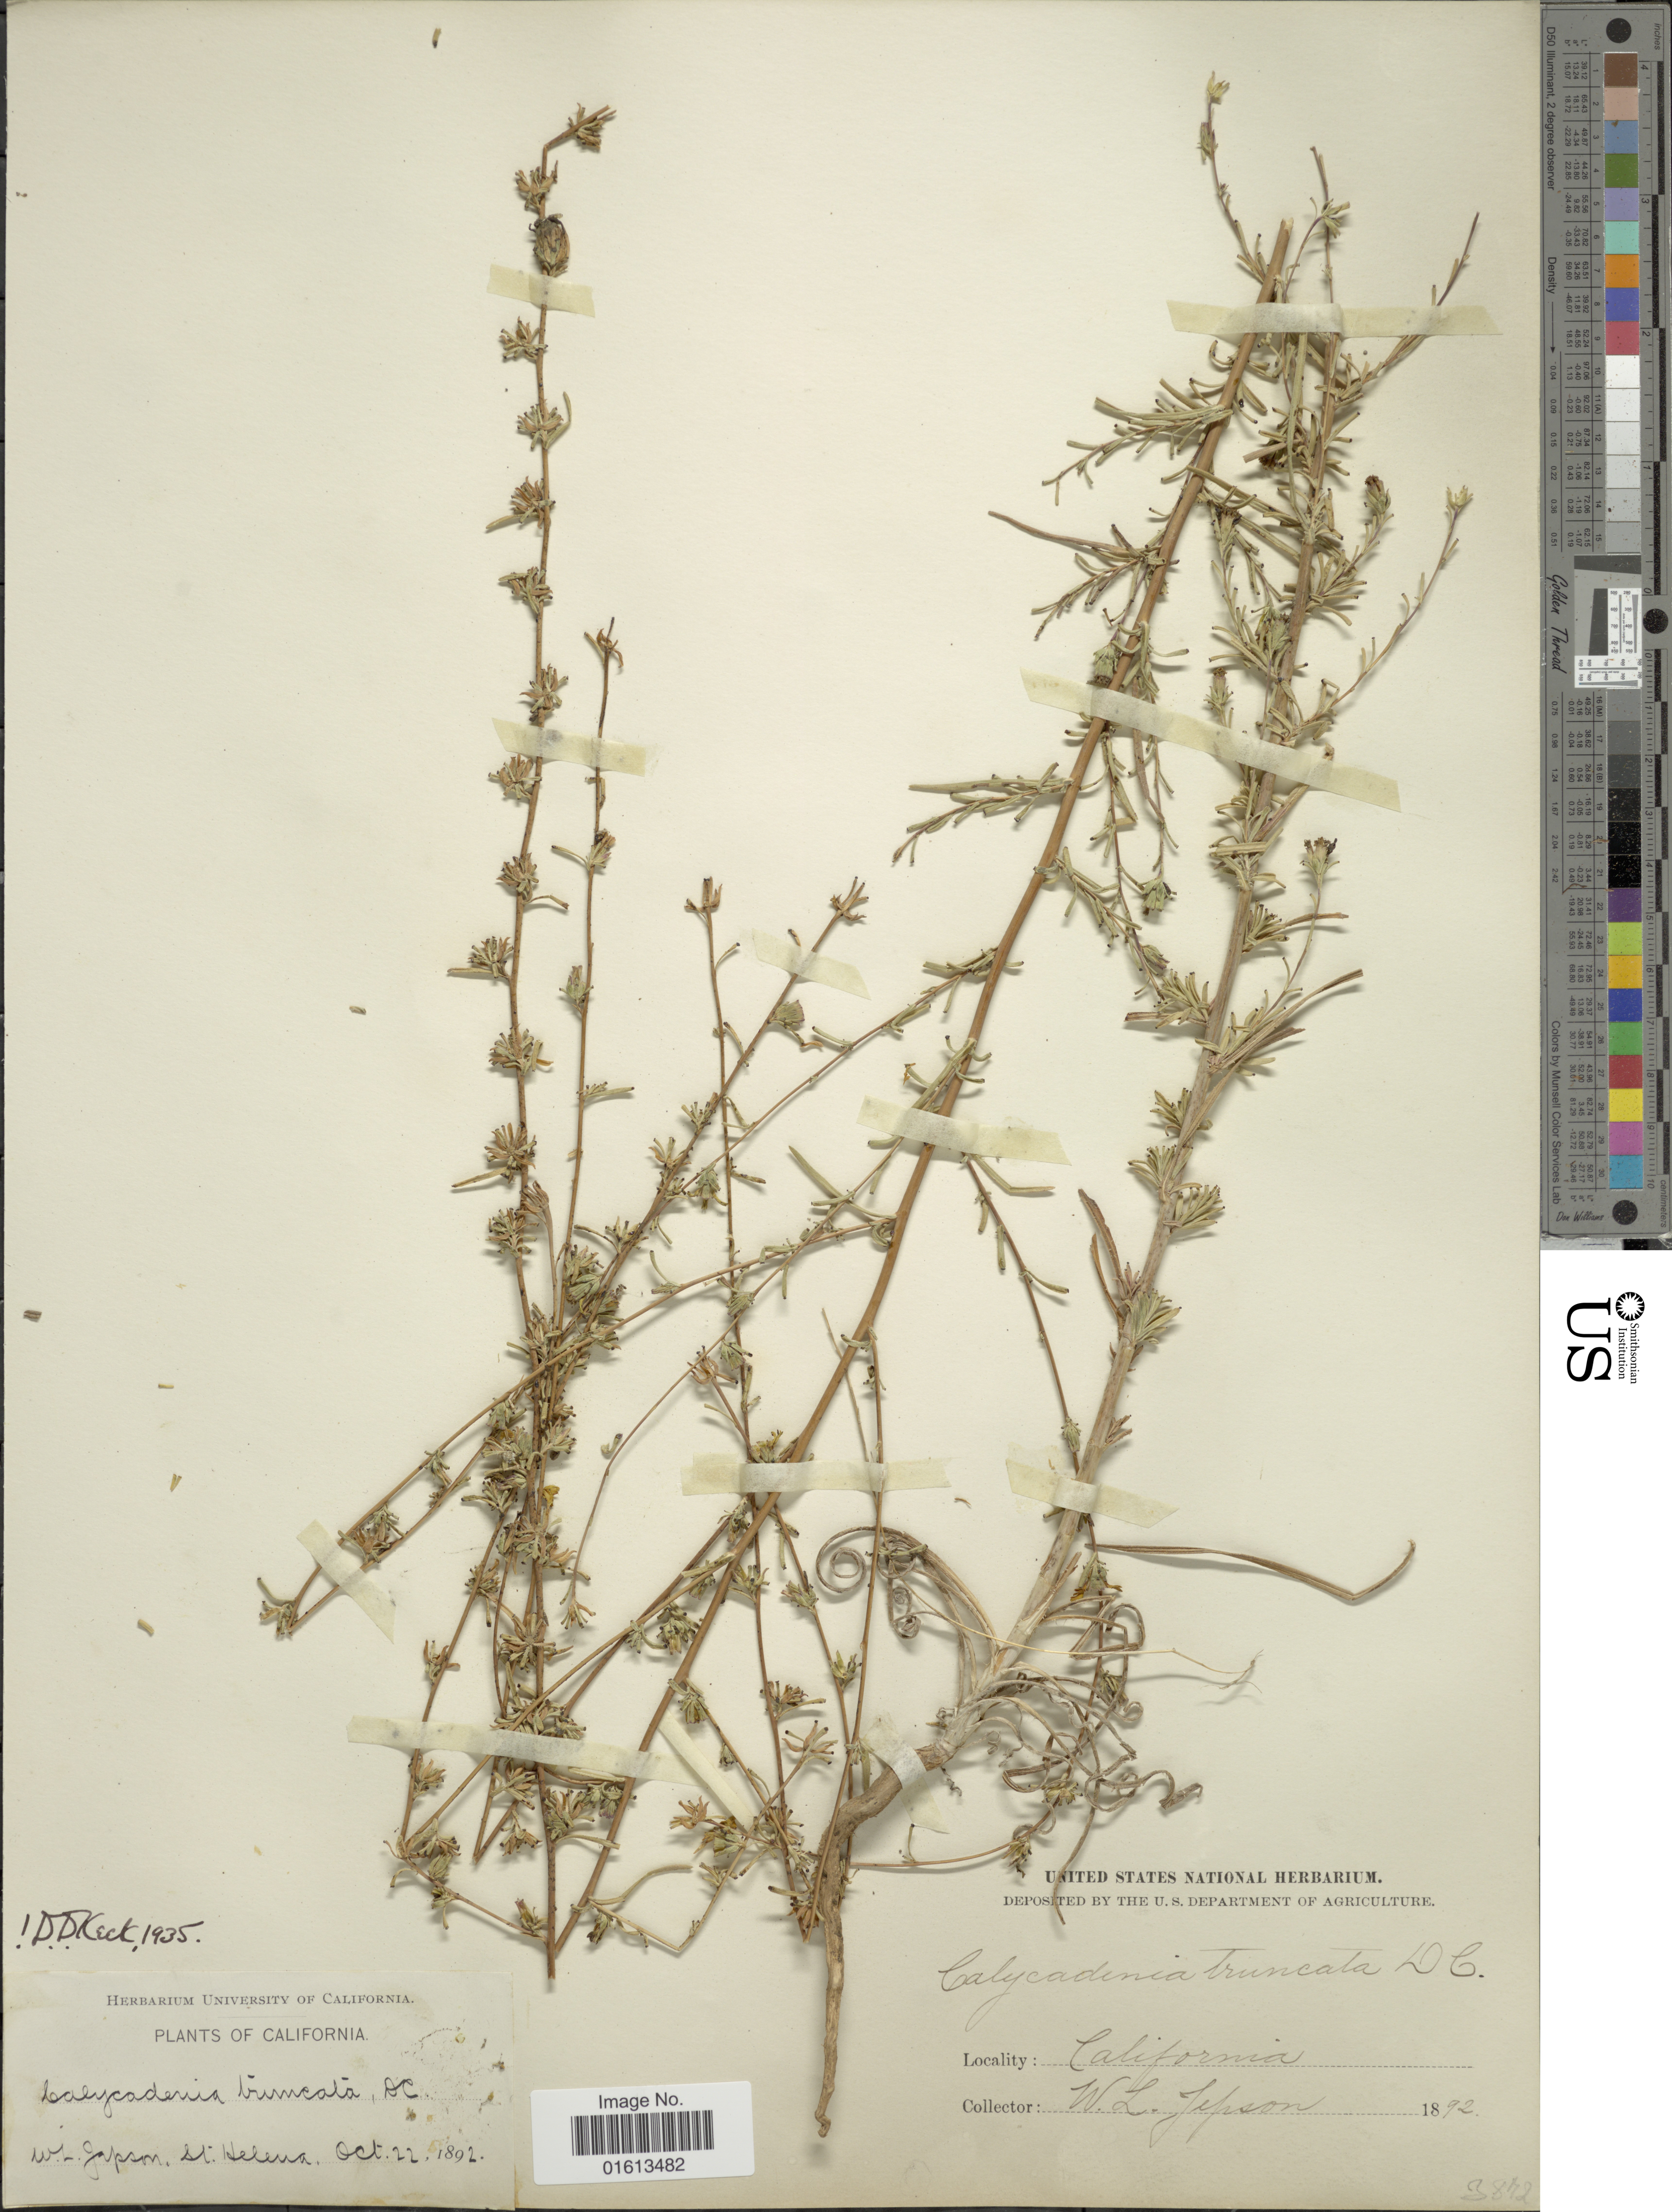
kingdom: Plantae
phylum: Tracheophyta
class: Magnoliopsida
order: Asterales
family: Asteraceae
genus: Calycadenia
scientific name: Calycadenia truncata subsp. truncata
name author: DC.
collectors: W. L. Jepson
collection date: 1892-10-22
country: United States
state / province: California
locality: St. Helena